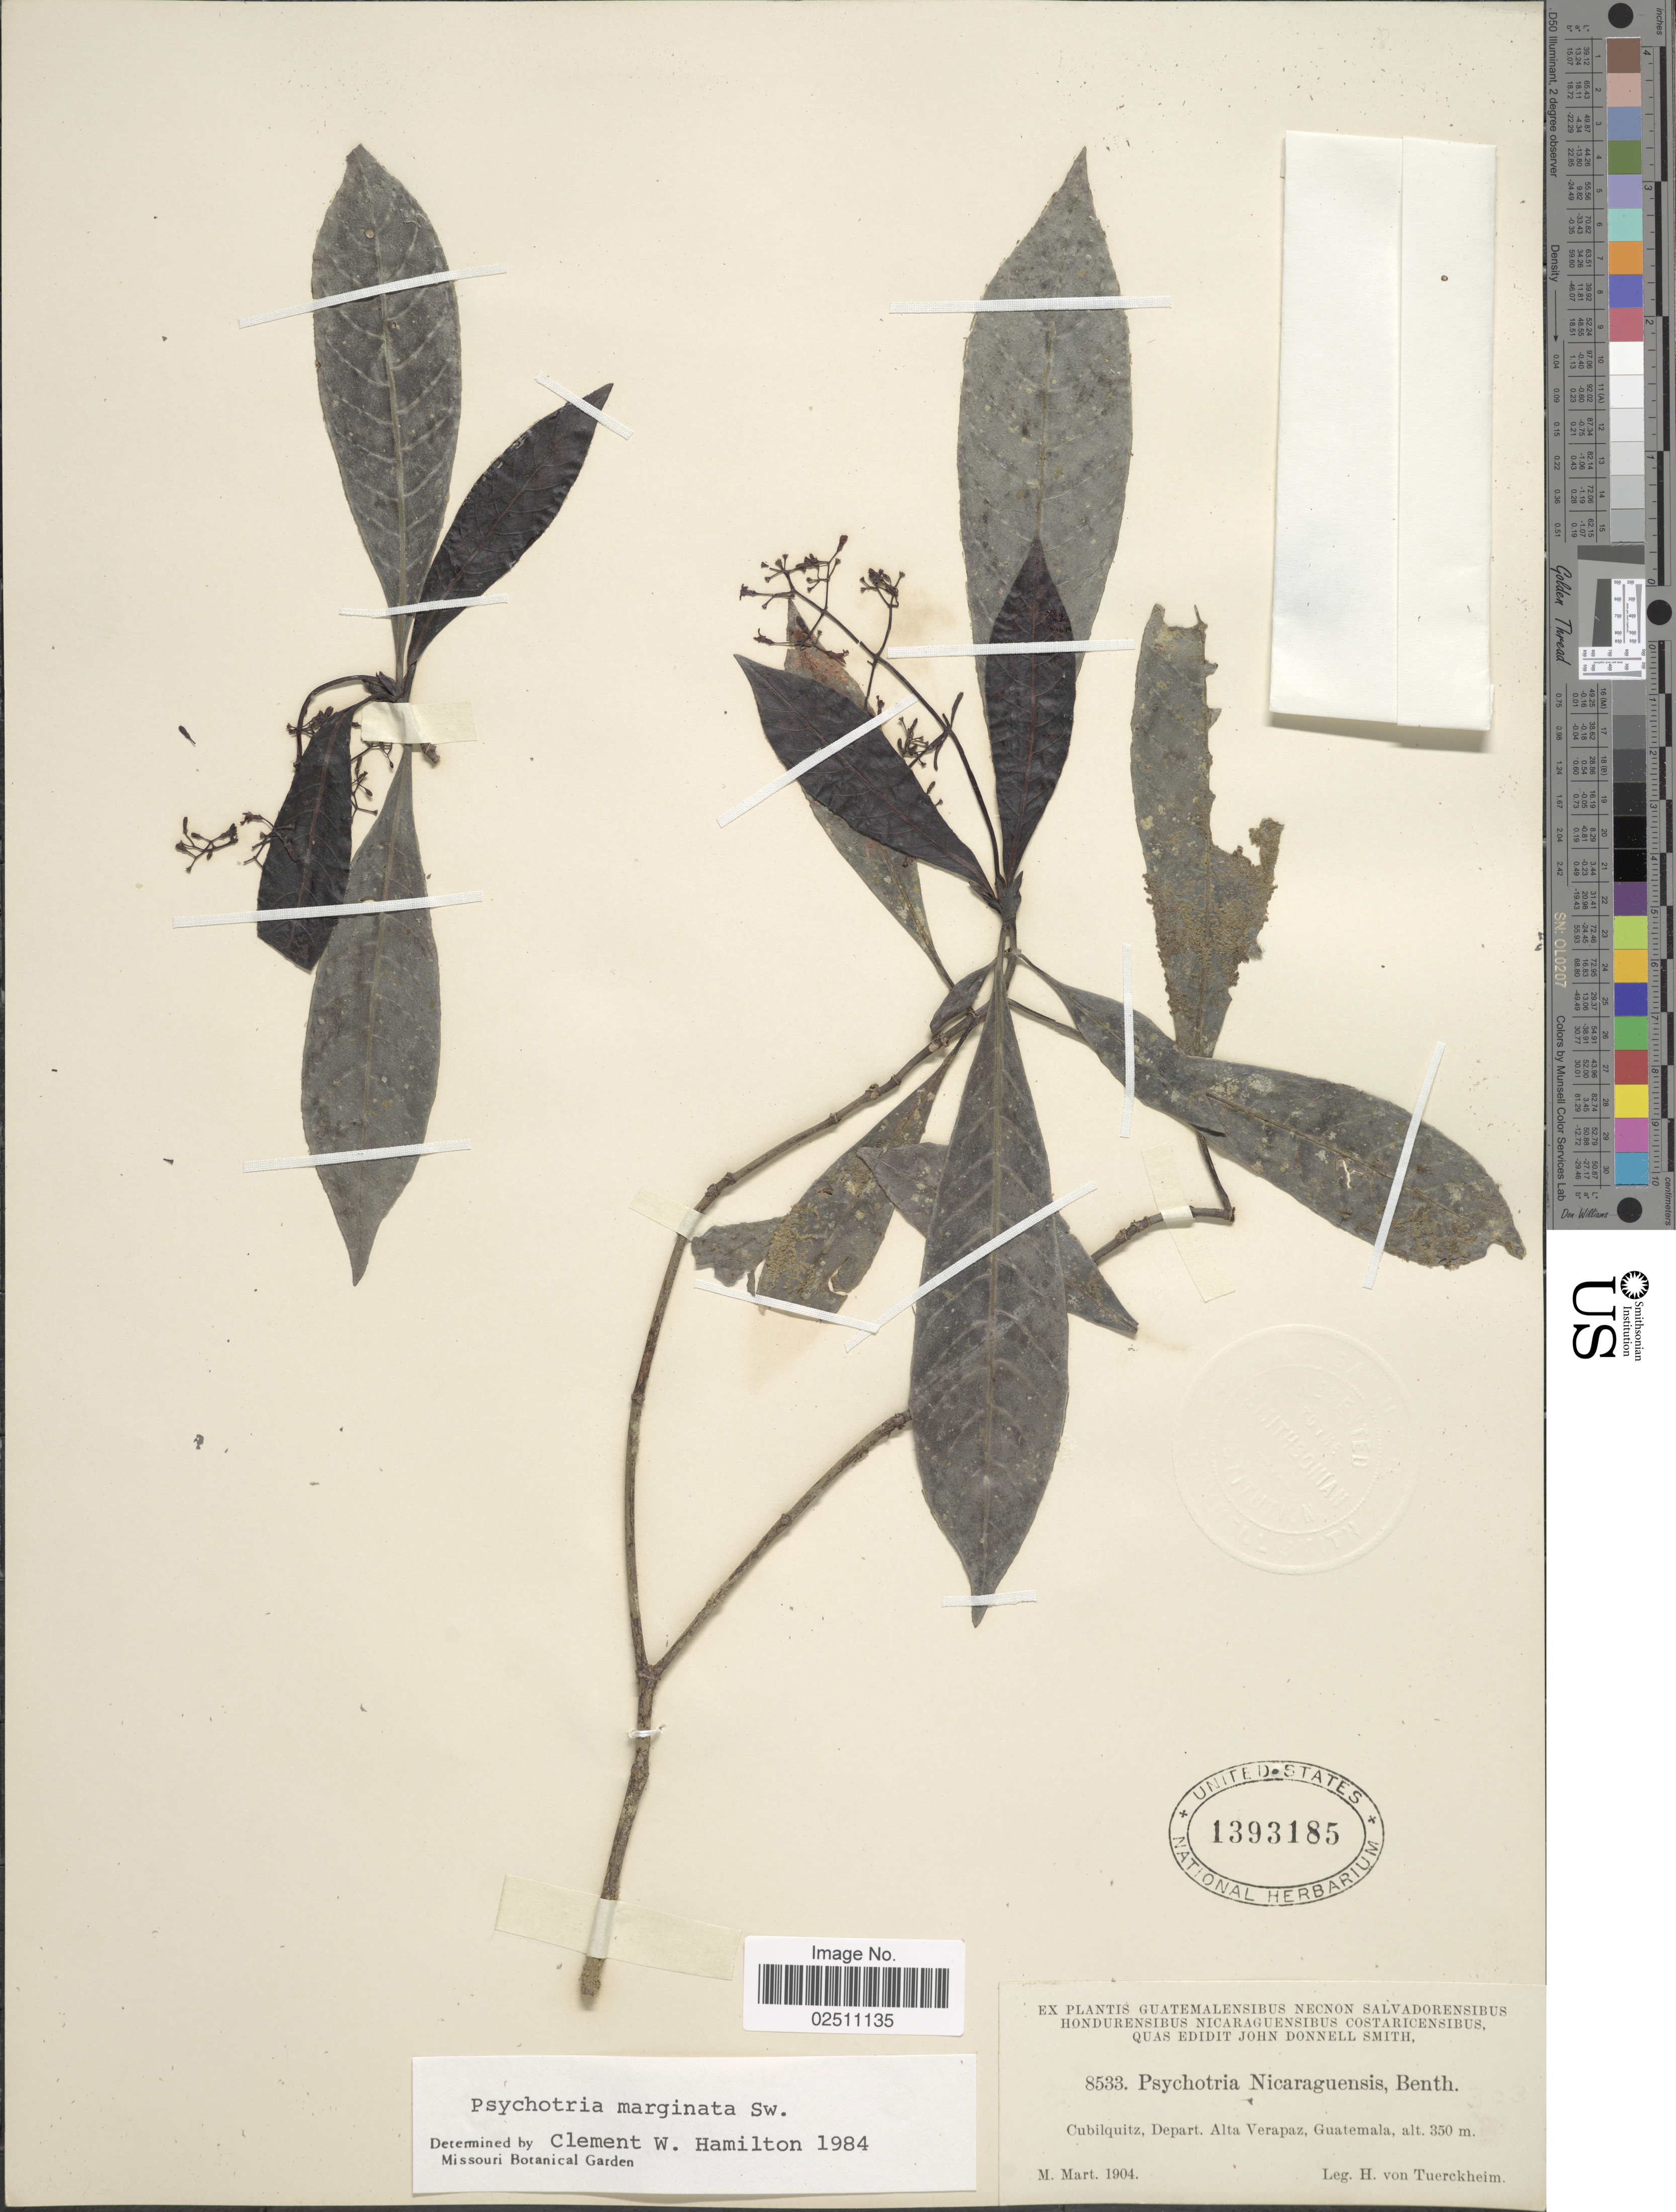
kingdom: Plantae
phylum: Tracheophyta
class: Magnoliopsida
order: Gentianales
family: Rubiaceae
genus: Psychotria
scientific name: Psychotria marginata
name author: Sw.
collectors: H. von Türckheim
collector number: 8533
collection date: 1904-03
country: Guatemala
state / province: Alta Verapaz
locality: Cubilquitz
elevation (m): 350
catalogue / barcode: US 1393185